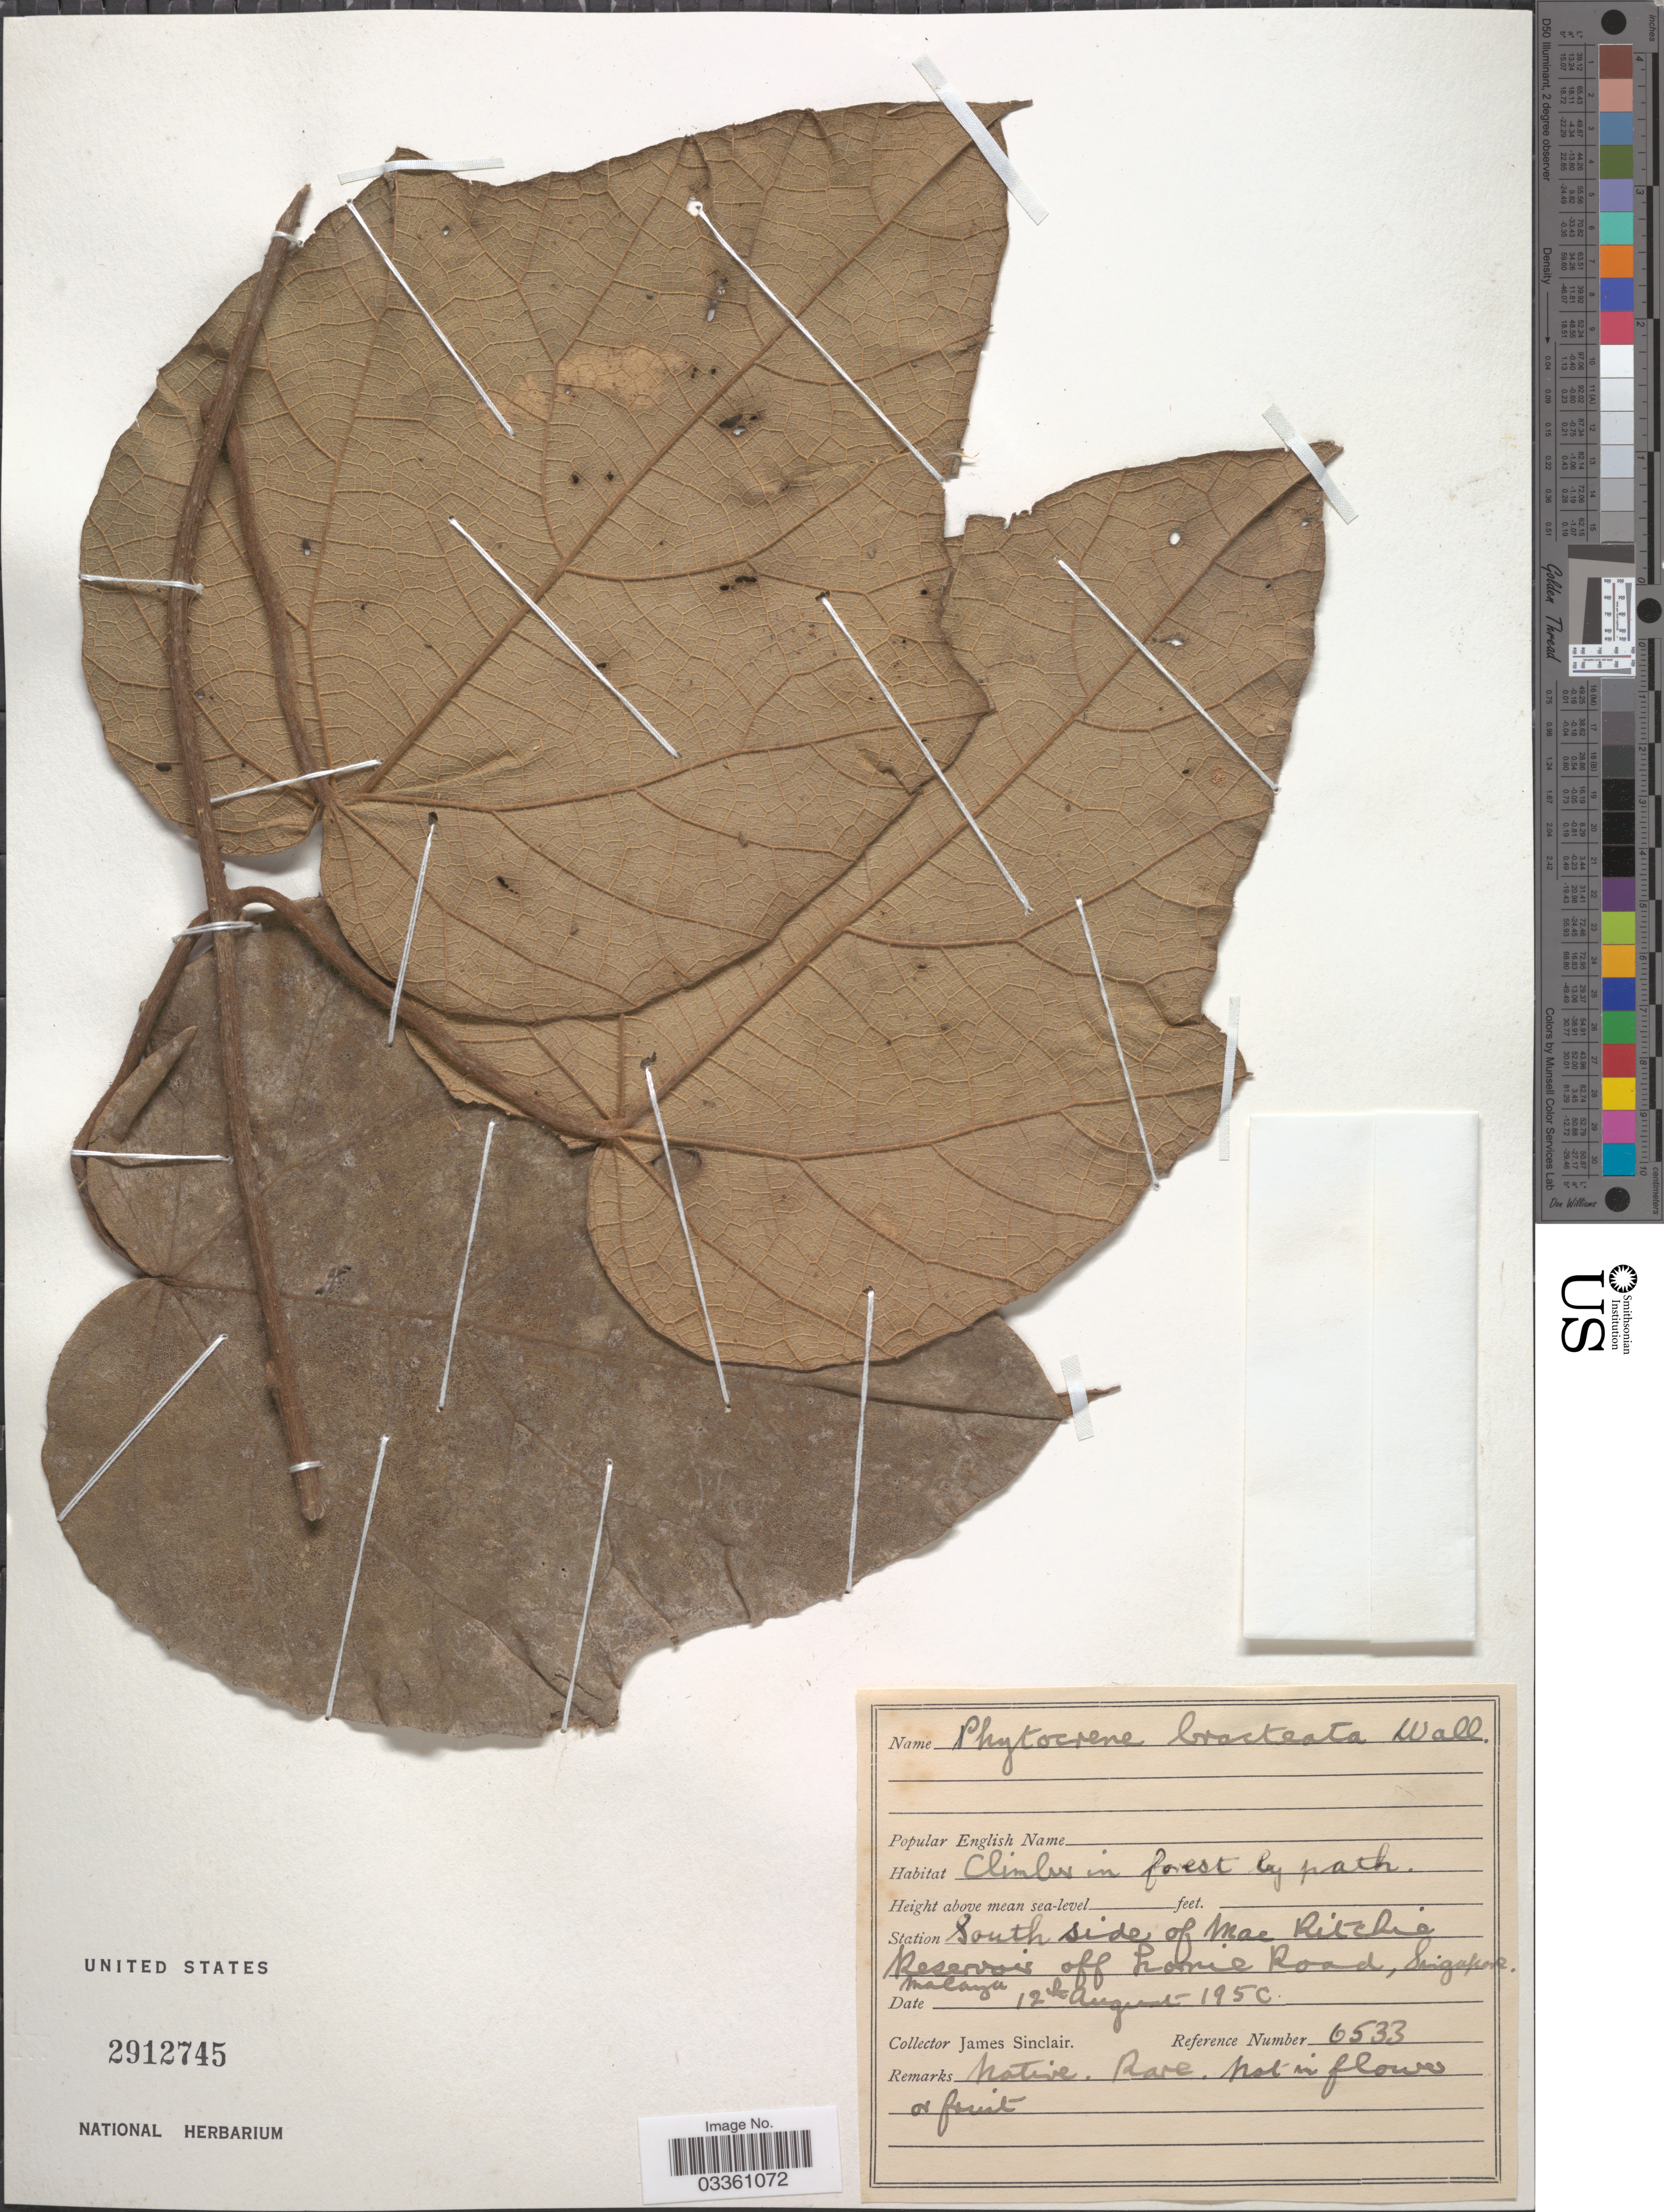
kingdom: Plantae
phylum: Tracheophyta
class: Magnoliopsida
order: Icacinales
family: Icacinaceae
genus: Phytocrene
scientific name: Phytocrene bracteata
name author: Wall.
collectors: J. Sinclair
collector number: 6533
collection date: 1950-08-12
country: Singapore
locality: Station South side of Mac Ritchie Reservoir off Lornie Road, Malaya.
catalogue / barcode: US 2912745